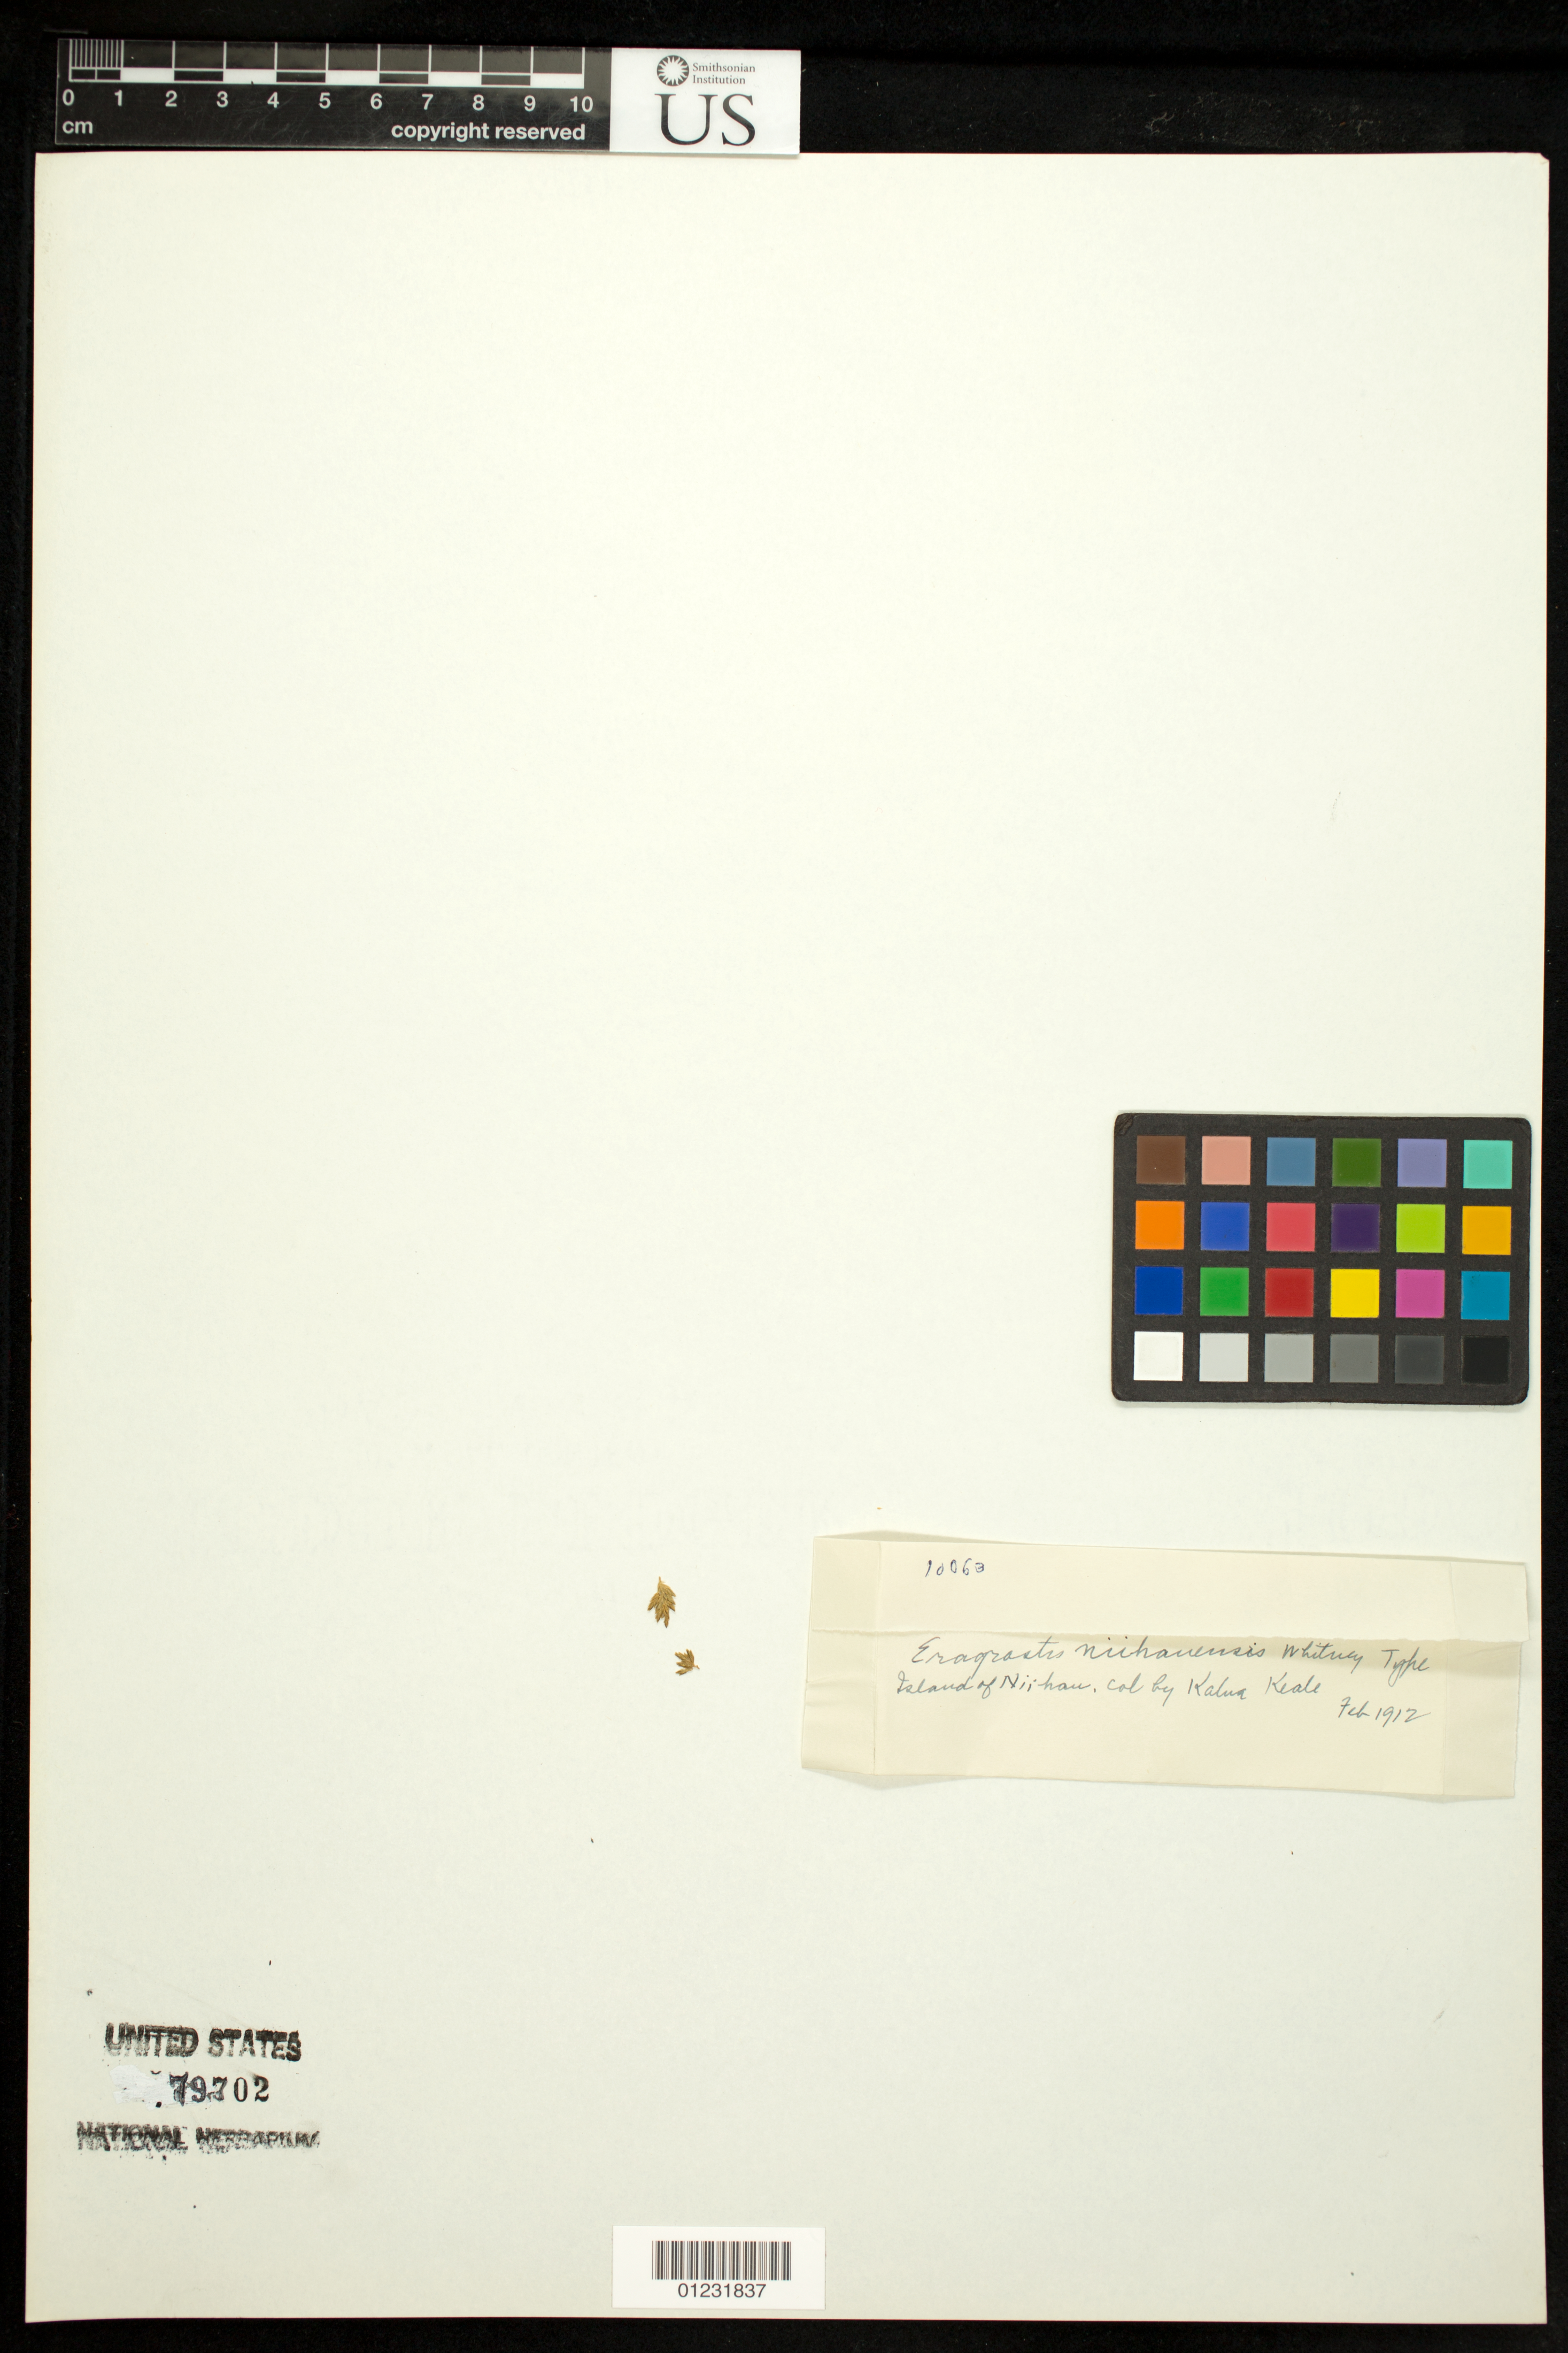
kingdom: Plantae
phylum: Tracheophyta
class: Liliopsida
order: Poales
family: Poaceae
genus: Eragrostis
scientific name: Eragrostis niihauensis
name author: Whitney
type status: Isotype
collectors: K. Keale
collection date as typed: Feb 1912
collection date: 1912-02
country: United States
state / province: Hawaii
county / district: Kauai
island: Ni'ihau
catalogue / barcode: US 79702